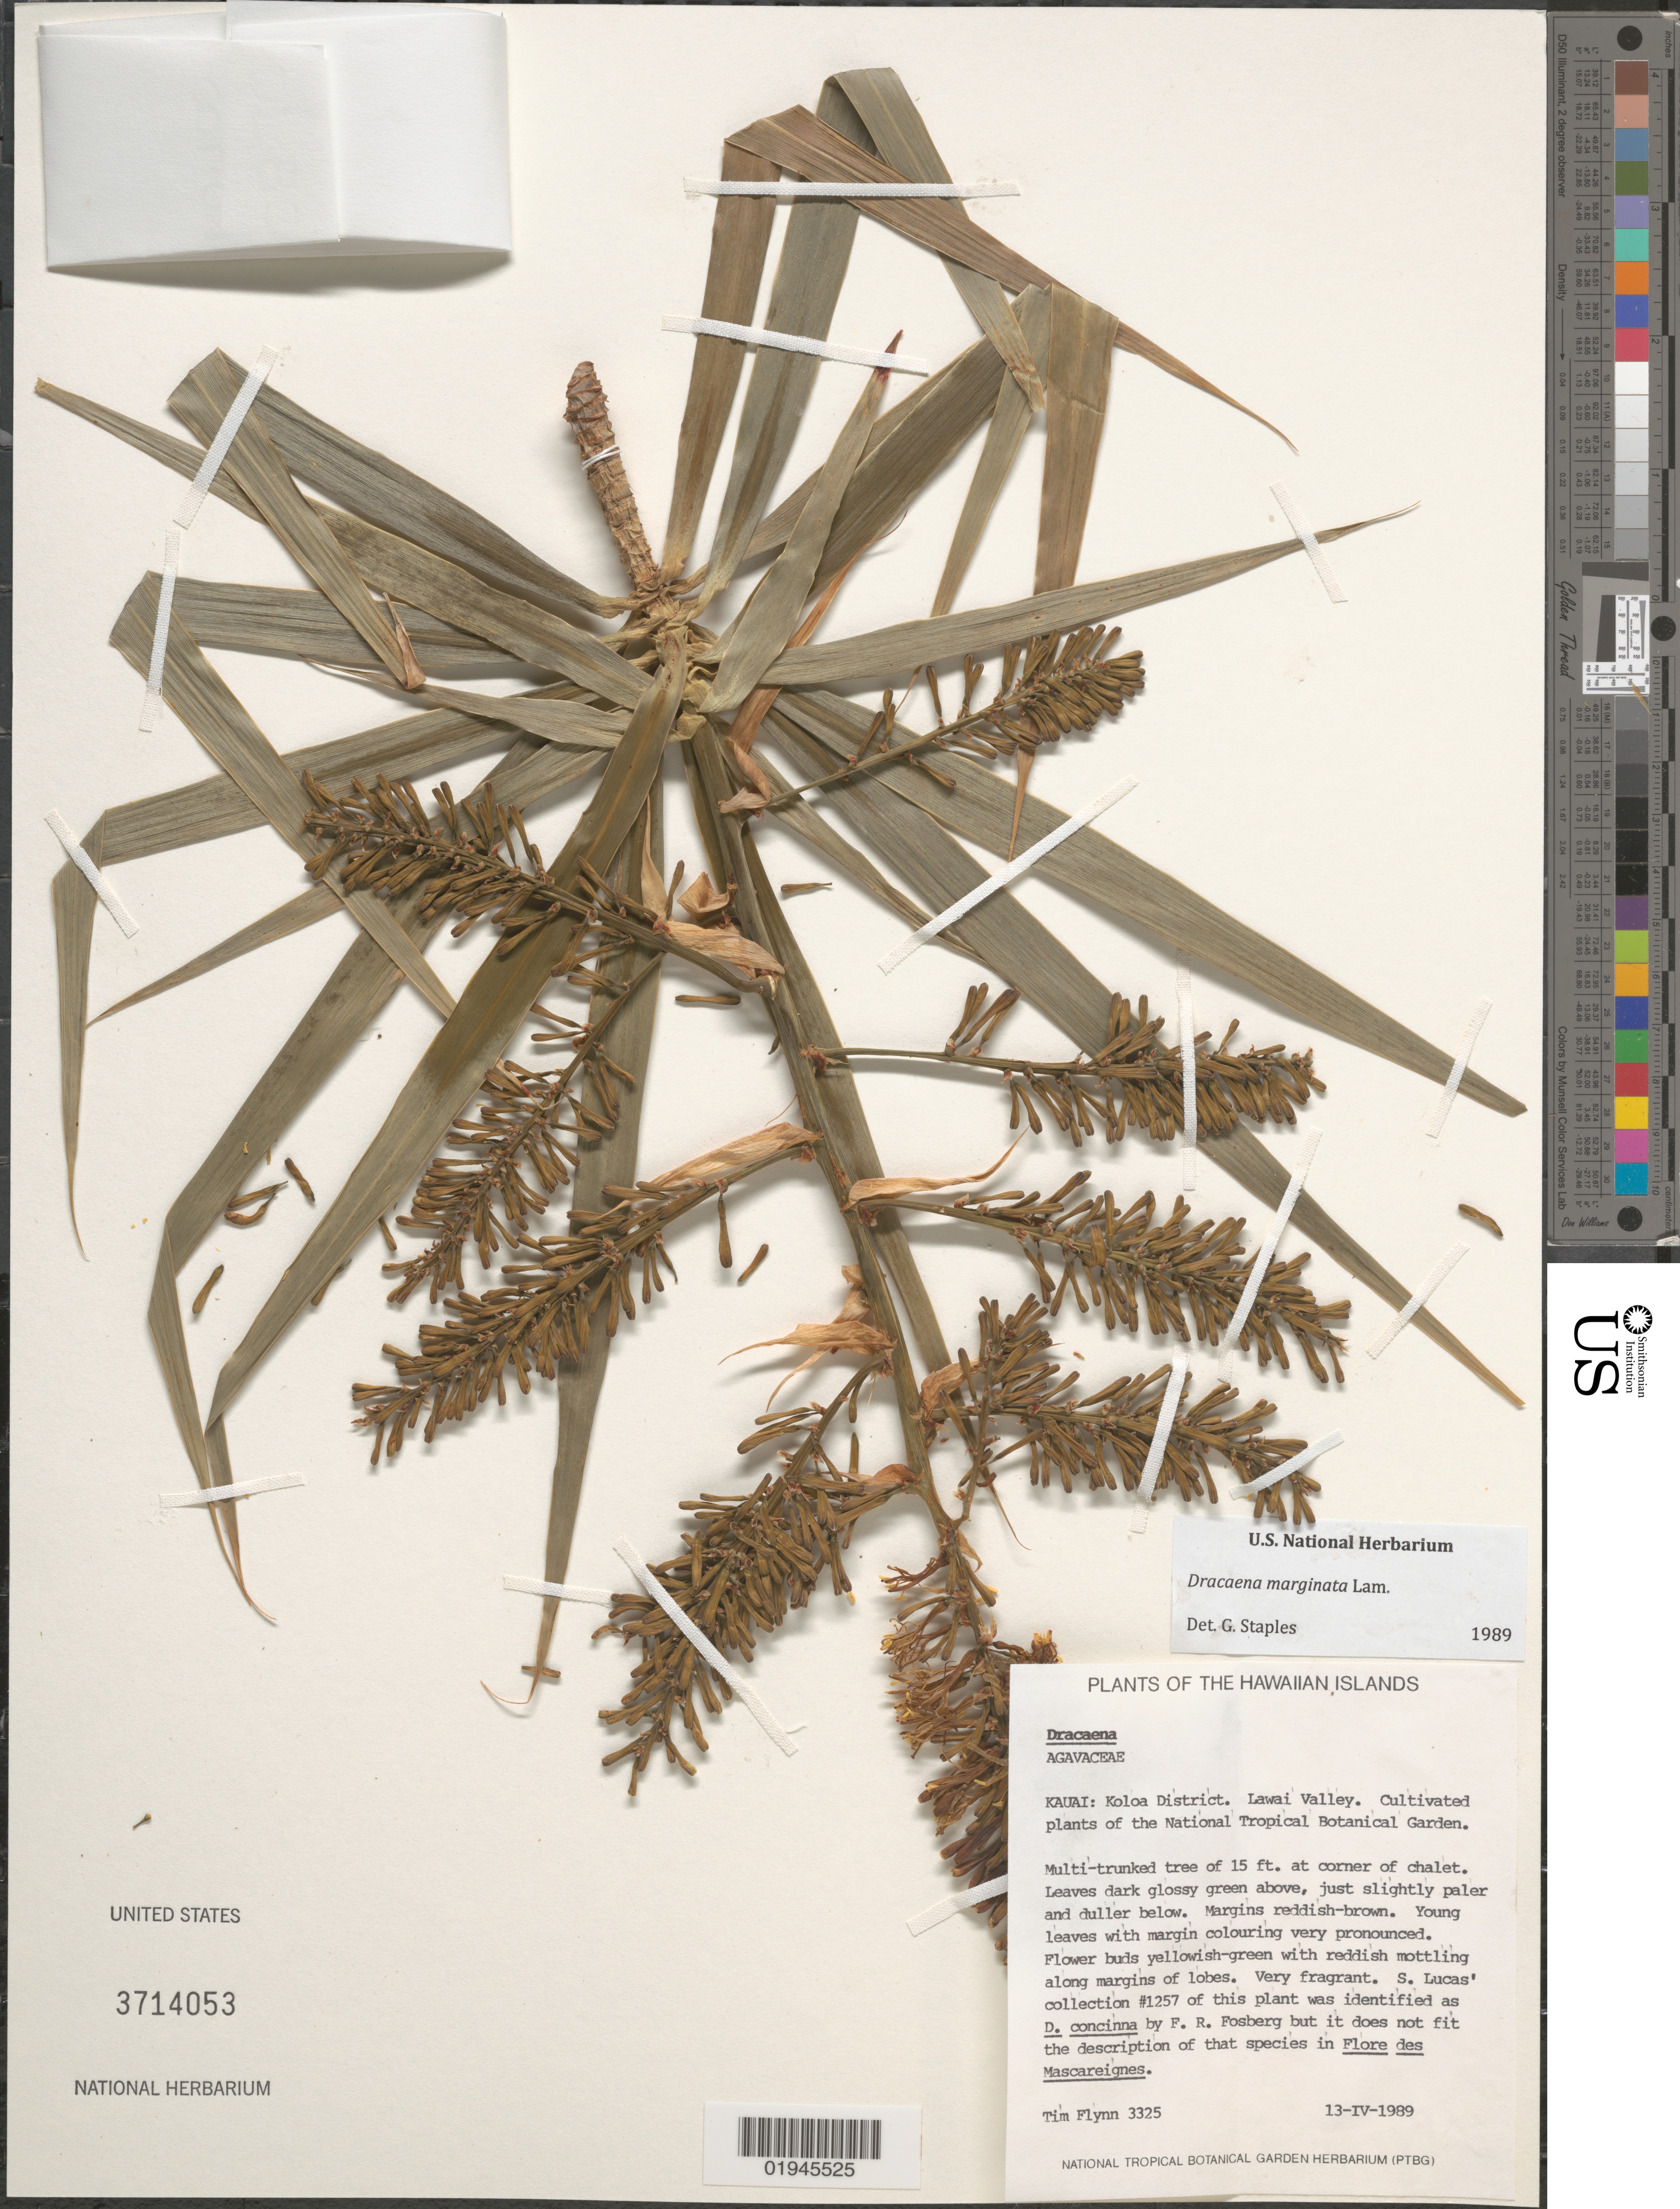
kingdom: Plantae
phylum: Tracheophyta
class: Liliopsida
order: Asparagales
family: Asparagaceae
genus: Dracaena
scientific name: Dracaena marginata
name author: Lam.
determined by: Staples, G. W.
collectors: T. W. Flynn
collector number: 3325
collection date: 1989-04-13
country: United States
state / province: Hawaii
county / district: Kauai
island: Kaua'i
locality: Koloa District, Lawai Valley, Cultivated plants of the National Tropical Botanical Garden.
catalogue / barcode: US 3714053